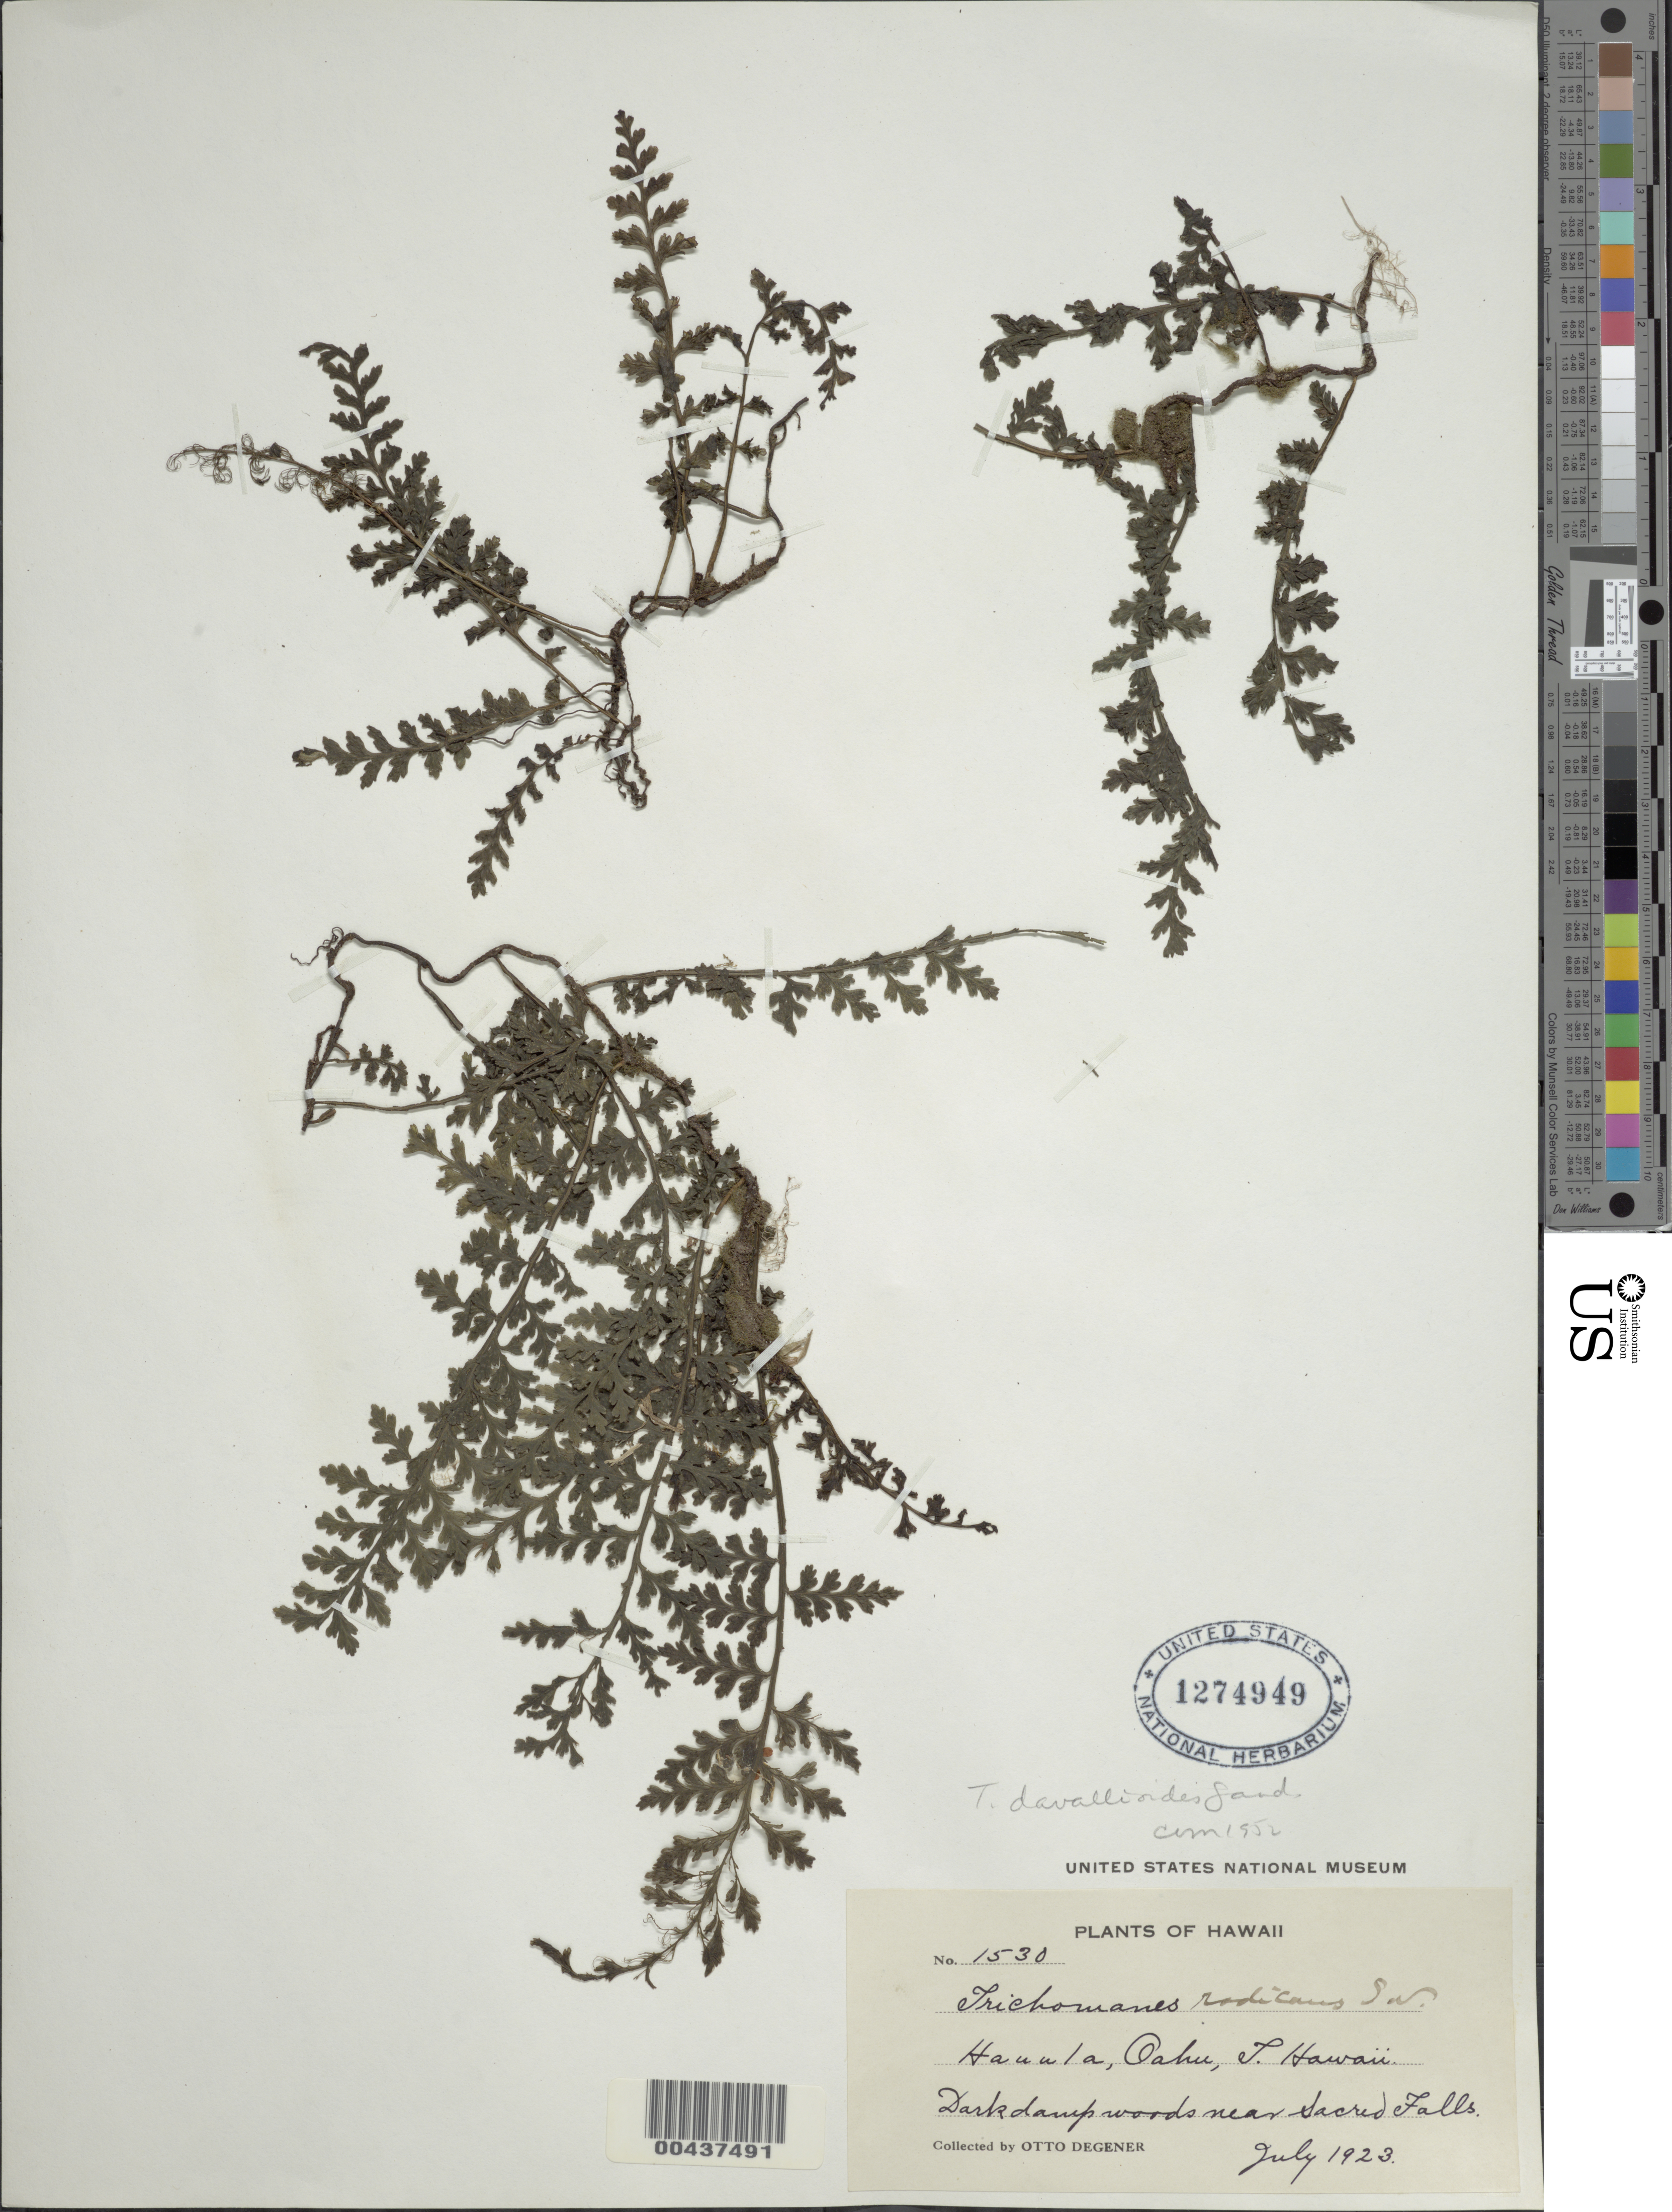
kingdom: Plantae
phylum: Tracheophyta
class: Polypodiopsida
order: Hymenophyllales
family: Hymenophyllaceae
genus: Vandenboschia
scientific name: Vandenboschia davallioides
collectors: O. Degener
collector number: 1530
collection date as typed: Jul 1923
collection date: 1923-07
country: United States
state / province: Hawaii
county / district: Honolulu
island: Oahu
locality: Hauula, Oahu, T. Hawaii. Woods near Sacred Falls.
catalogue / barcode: US 1274949